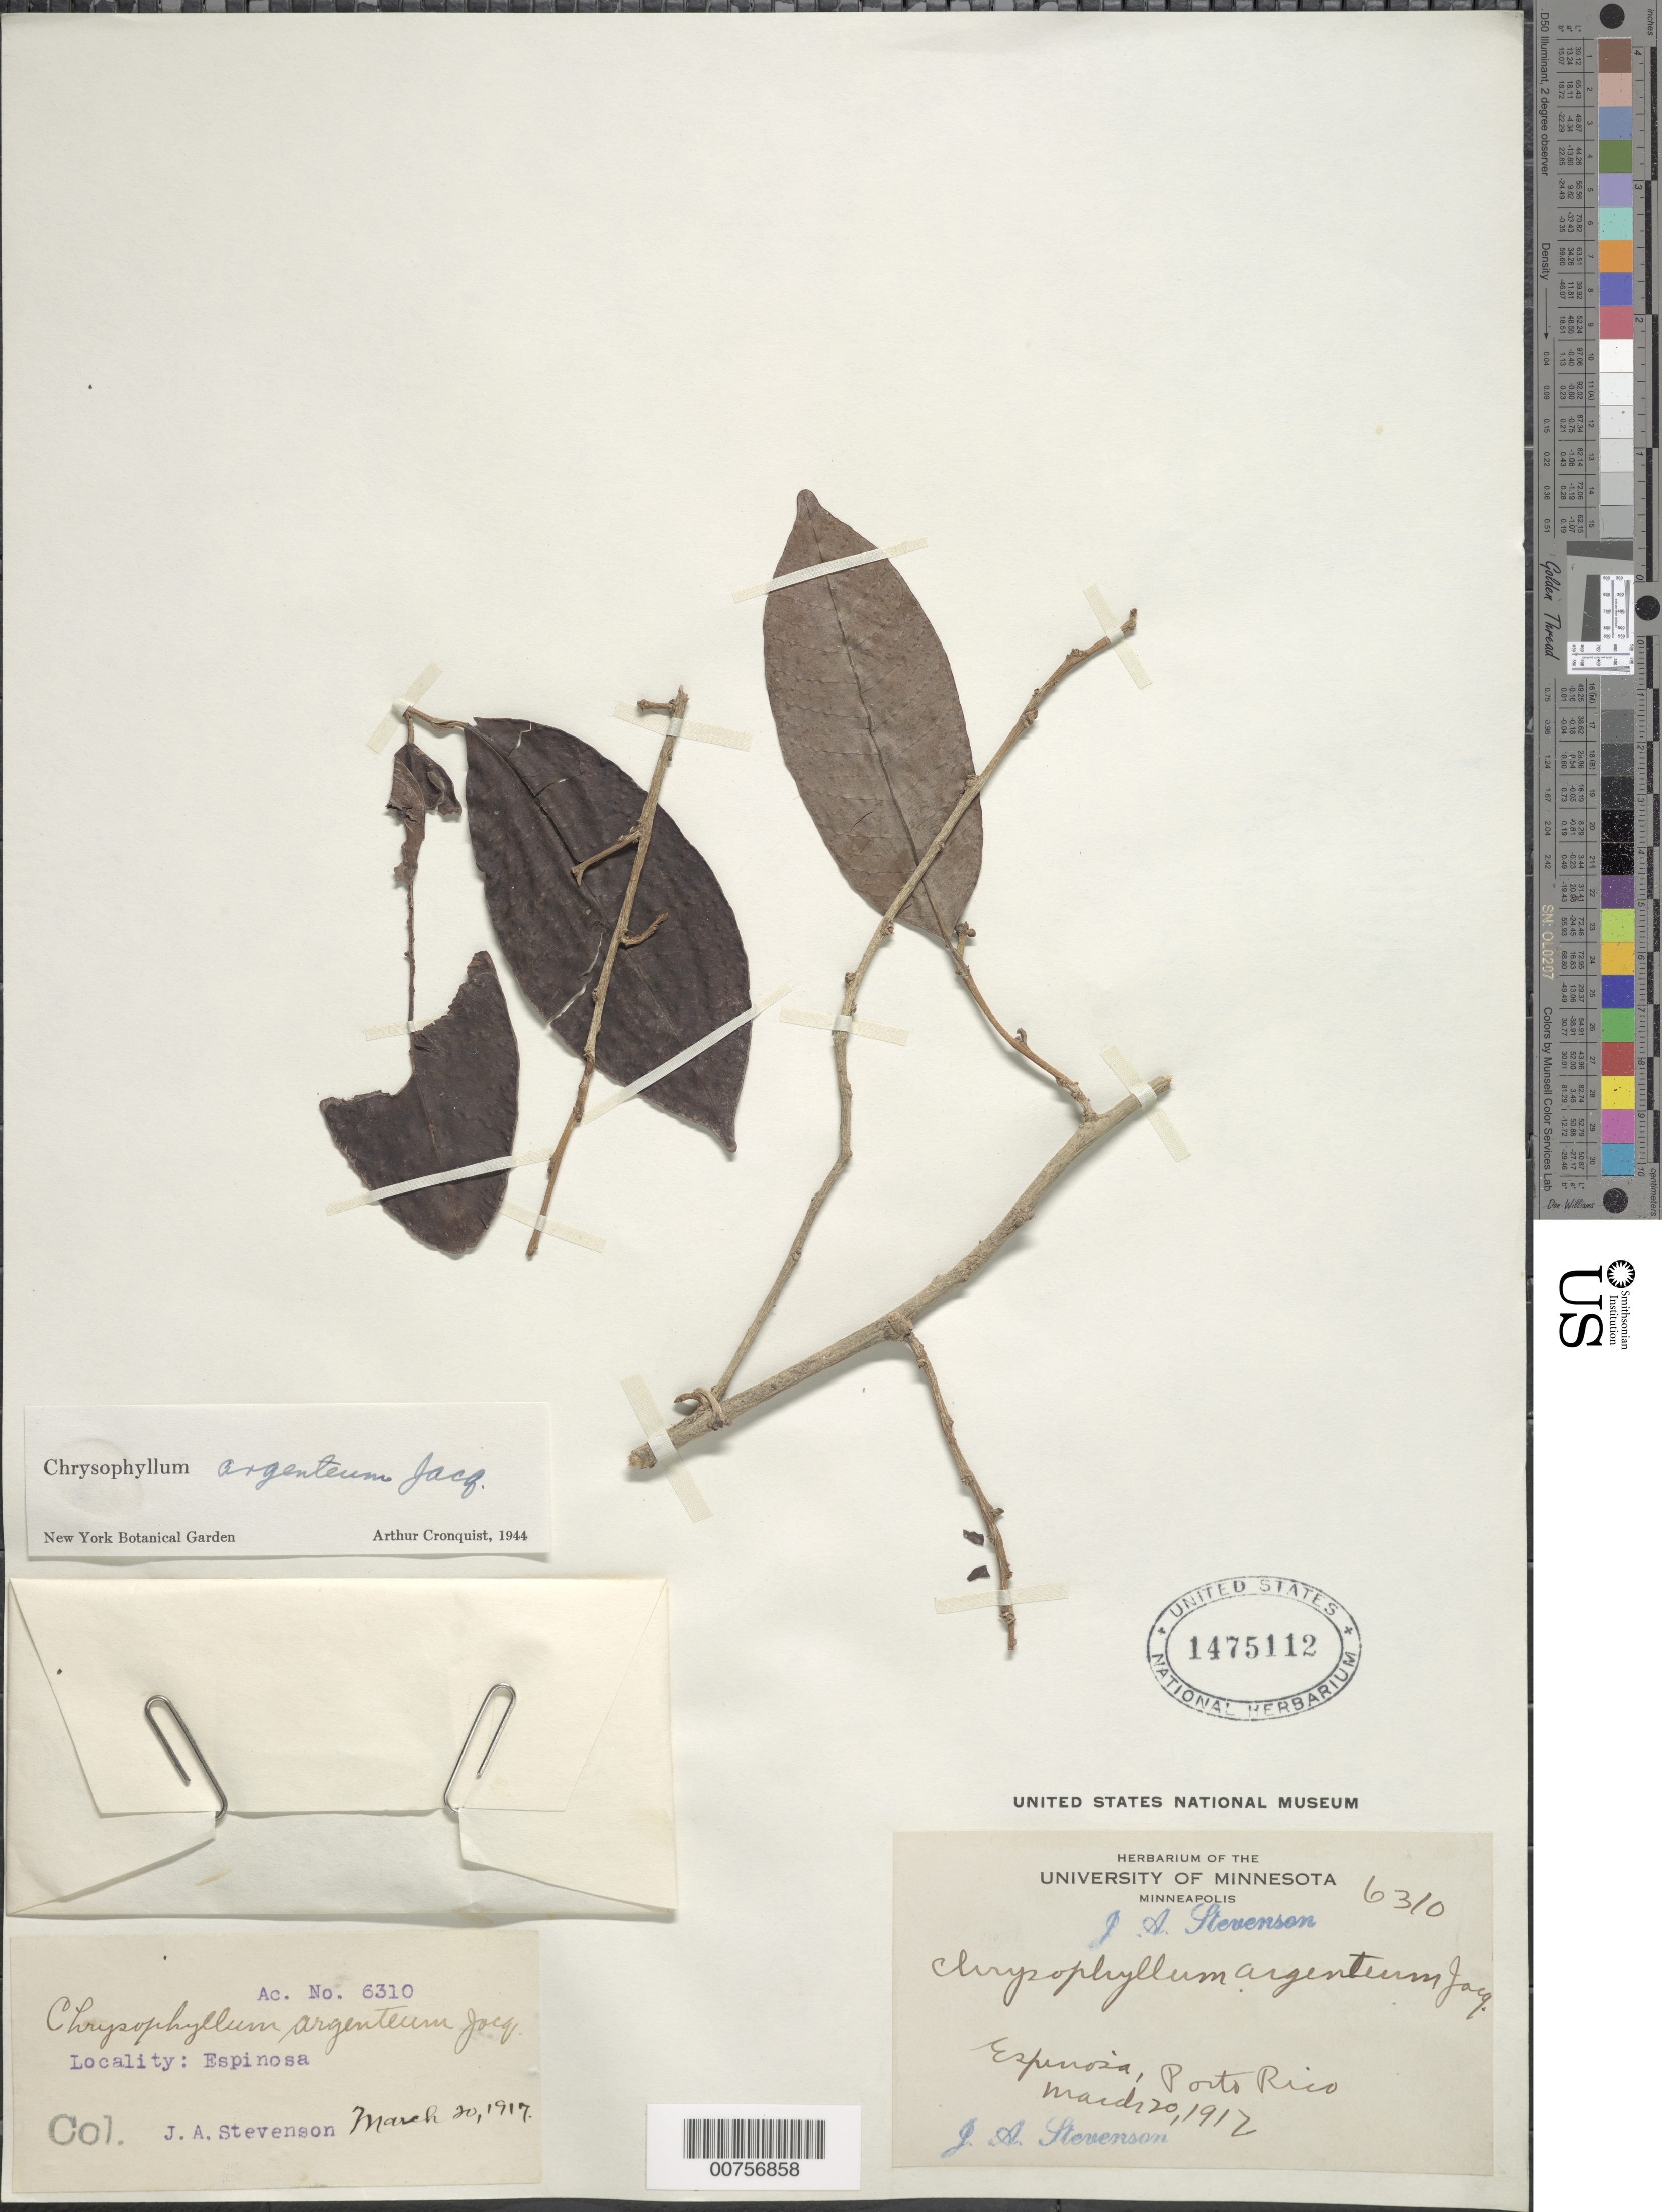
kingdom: Plantae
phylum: Tracheophyta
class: Magnoliopsida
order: Ericales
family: Sapotaceae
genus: Chrysophyllum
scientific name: Chrysophyllum argenteum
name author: Jacq.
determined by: Cronquist, A. J.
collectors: J. Stevenson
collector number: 6310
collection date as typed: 20 Mar 1912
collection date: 1912-03-20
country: Puerto Rico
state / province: Vega Alta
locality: Espinosa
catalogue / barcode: US 1475112